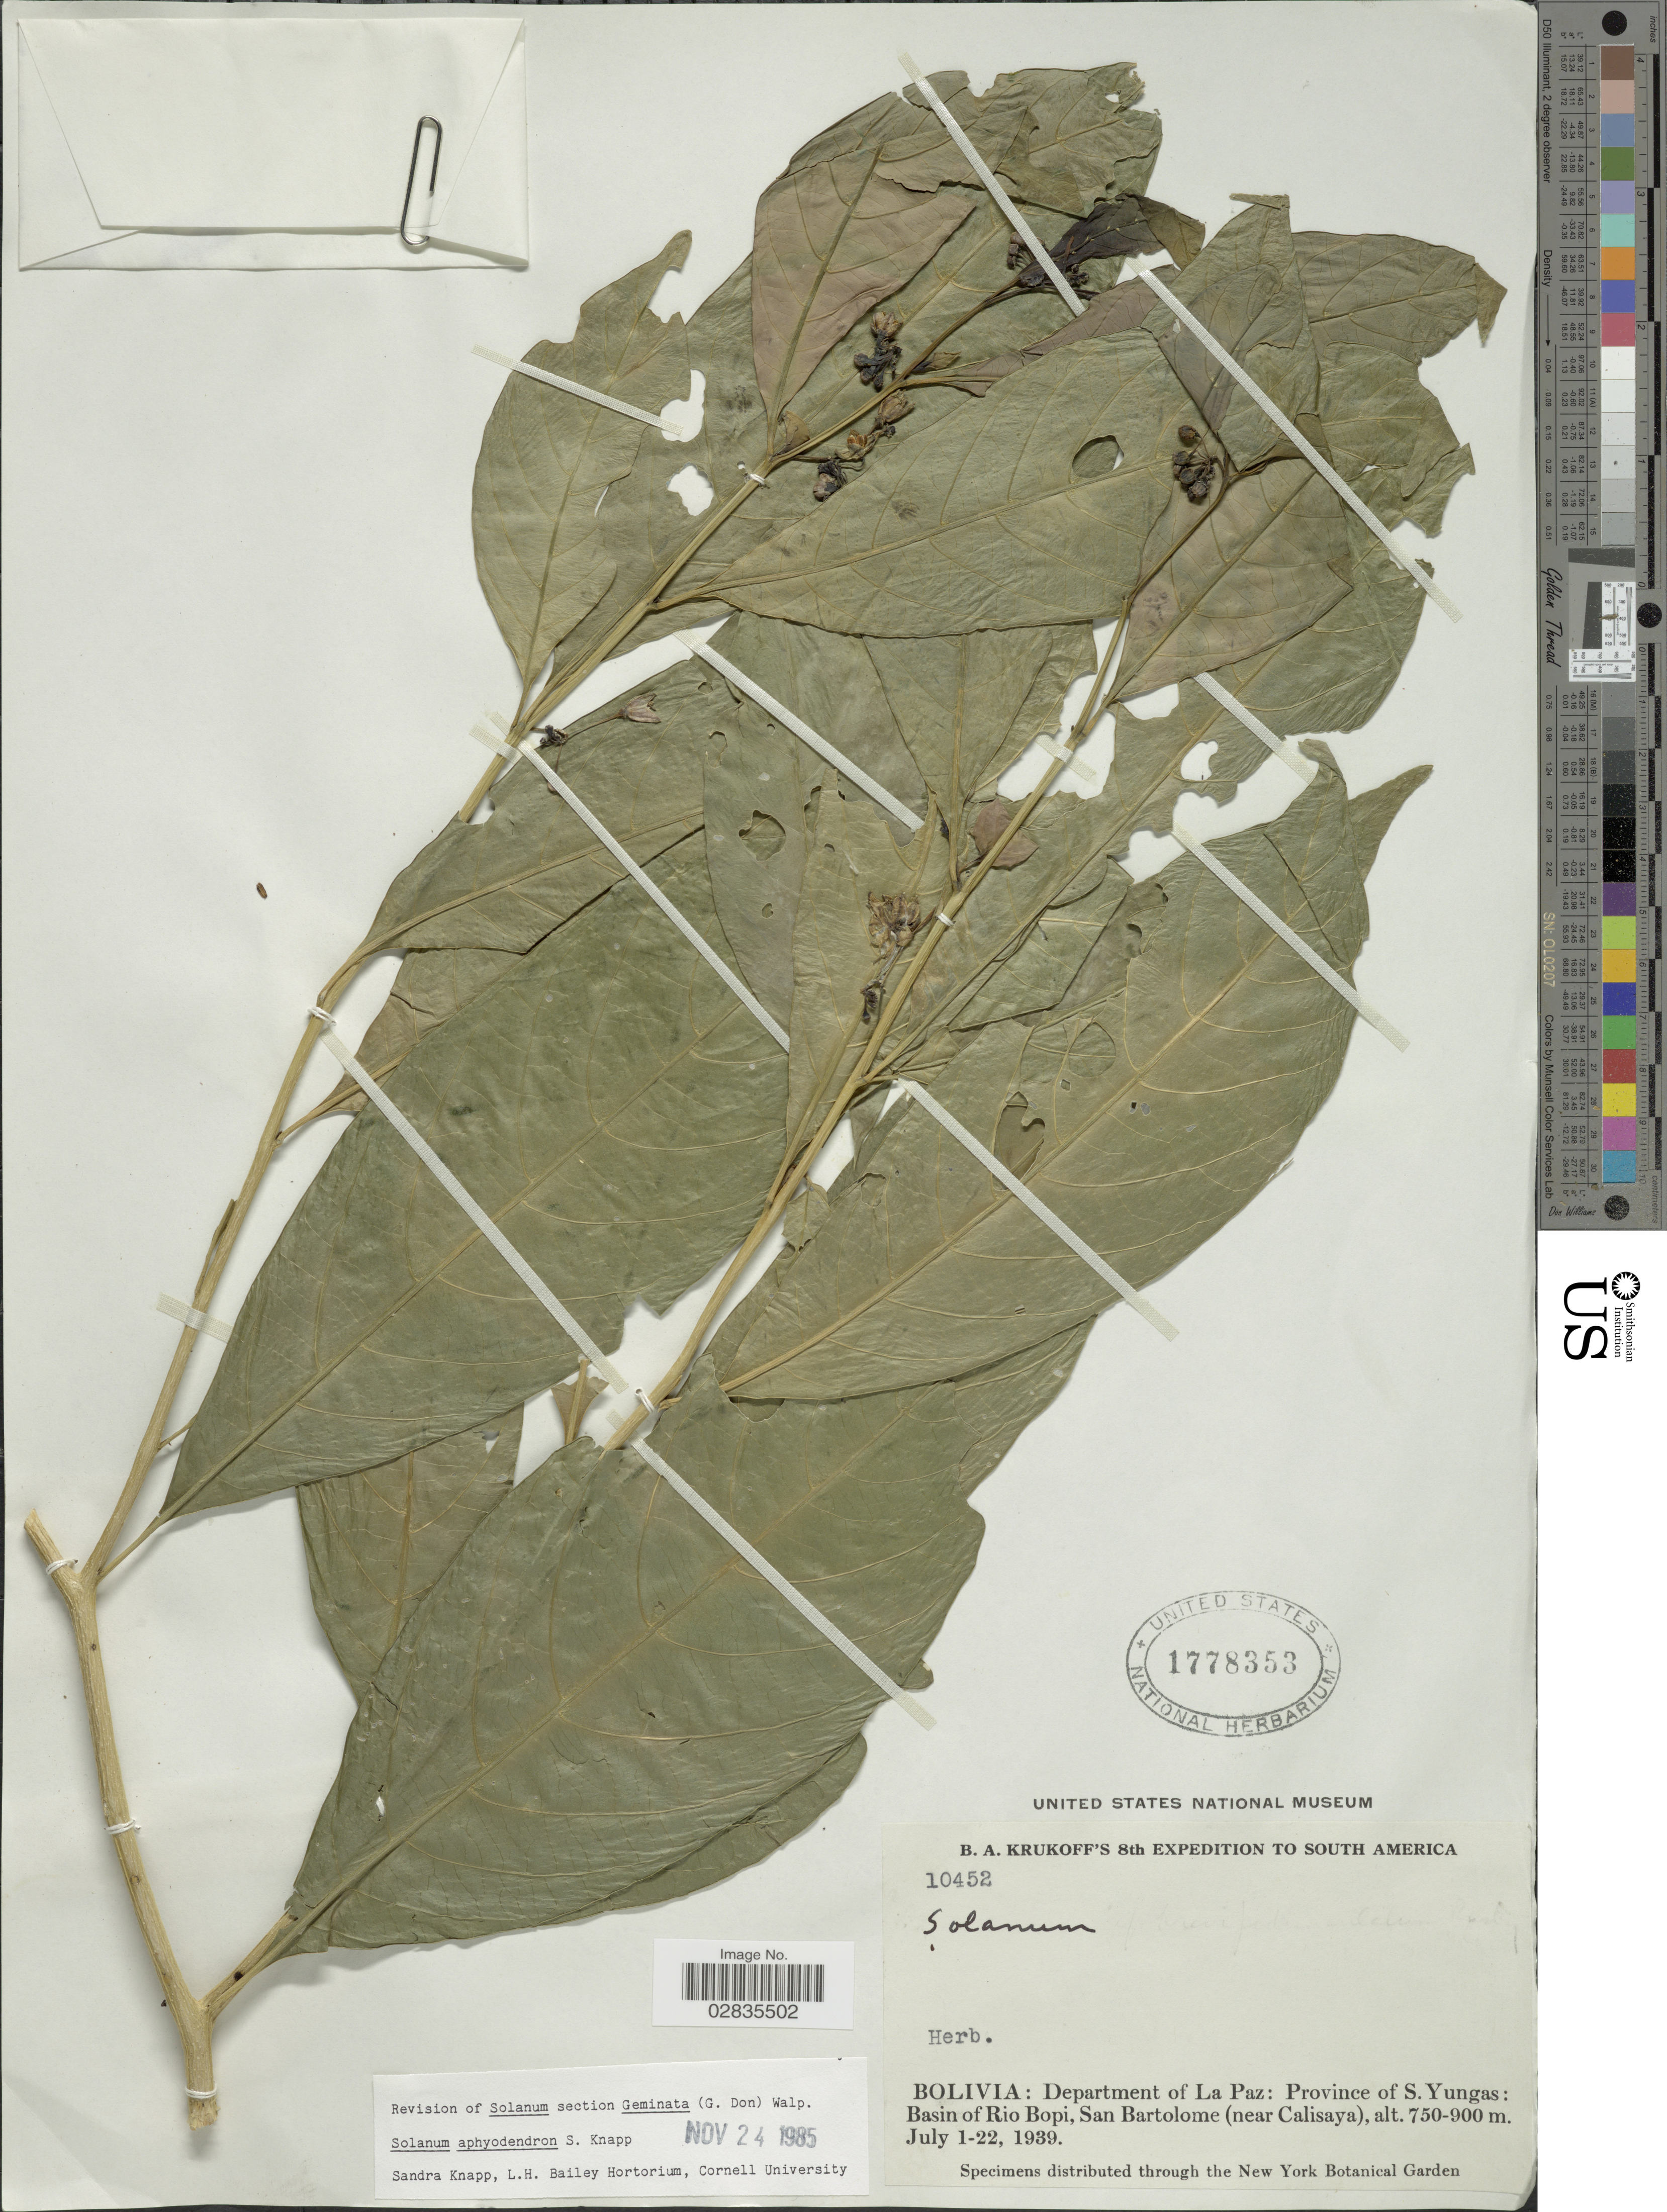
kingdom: Plantae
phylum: Tracheophyta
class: Magnoliopsida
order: Solanales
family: Solanaceae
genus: Solanum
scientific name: Solanum aphyodendron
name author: S. Knapp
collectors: B. A. Krukoff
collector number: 10452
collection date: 1939-07-01/1939-07-22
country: Bolivia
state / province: La Paz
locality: Department of La Paz: Province of S. Yungas: Basin of Rio Bopi, San Bartolome (near Calisaya).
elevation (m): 750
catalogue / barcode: US 1778353